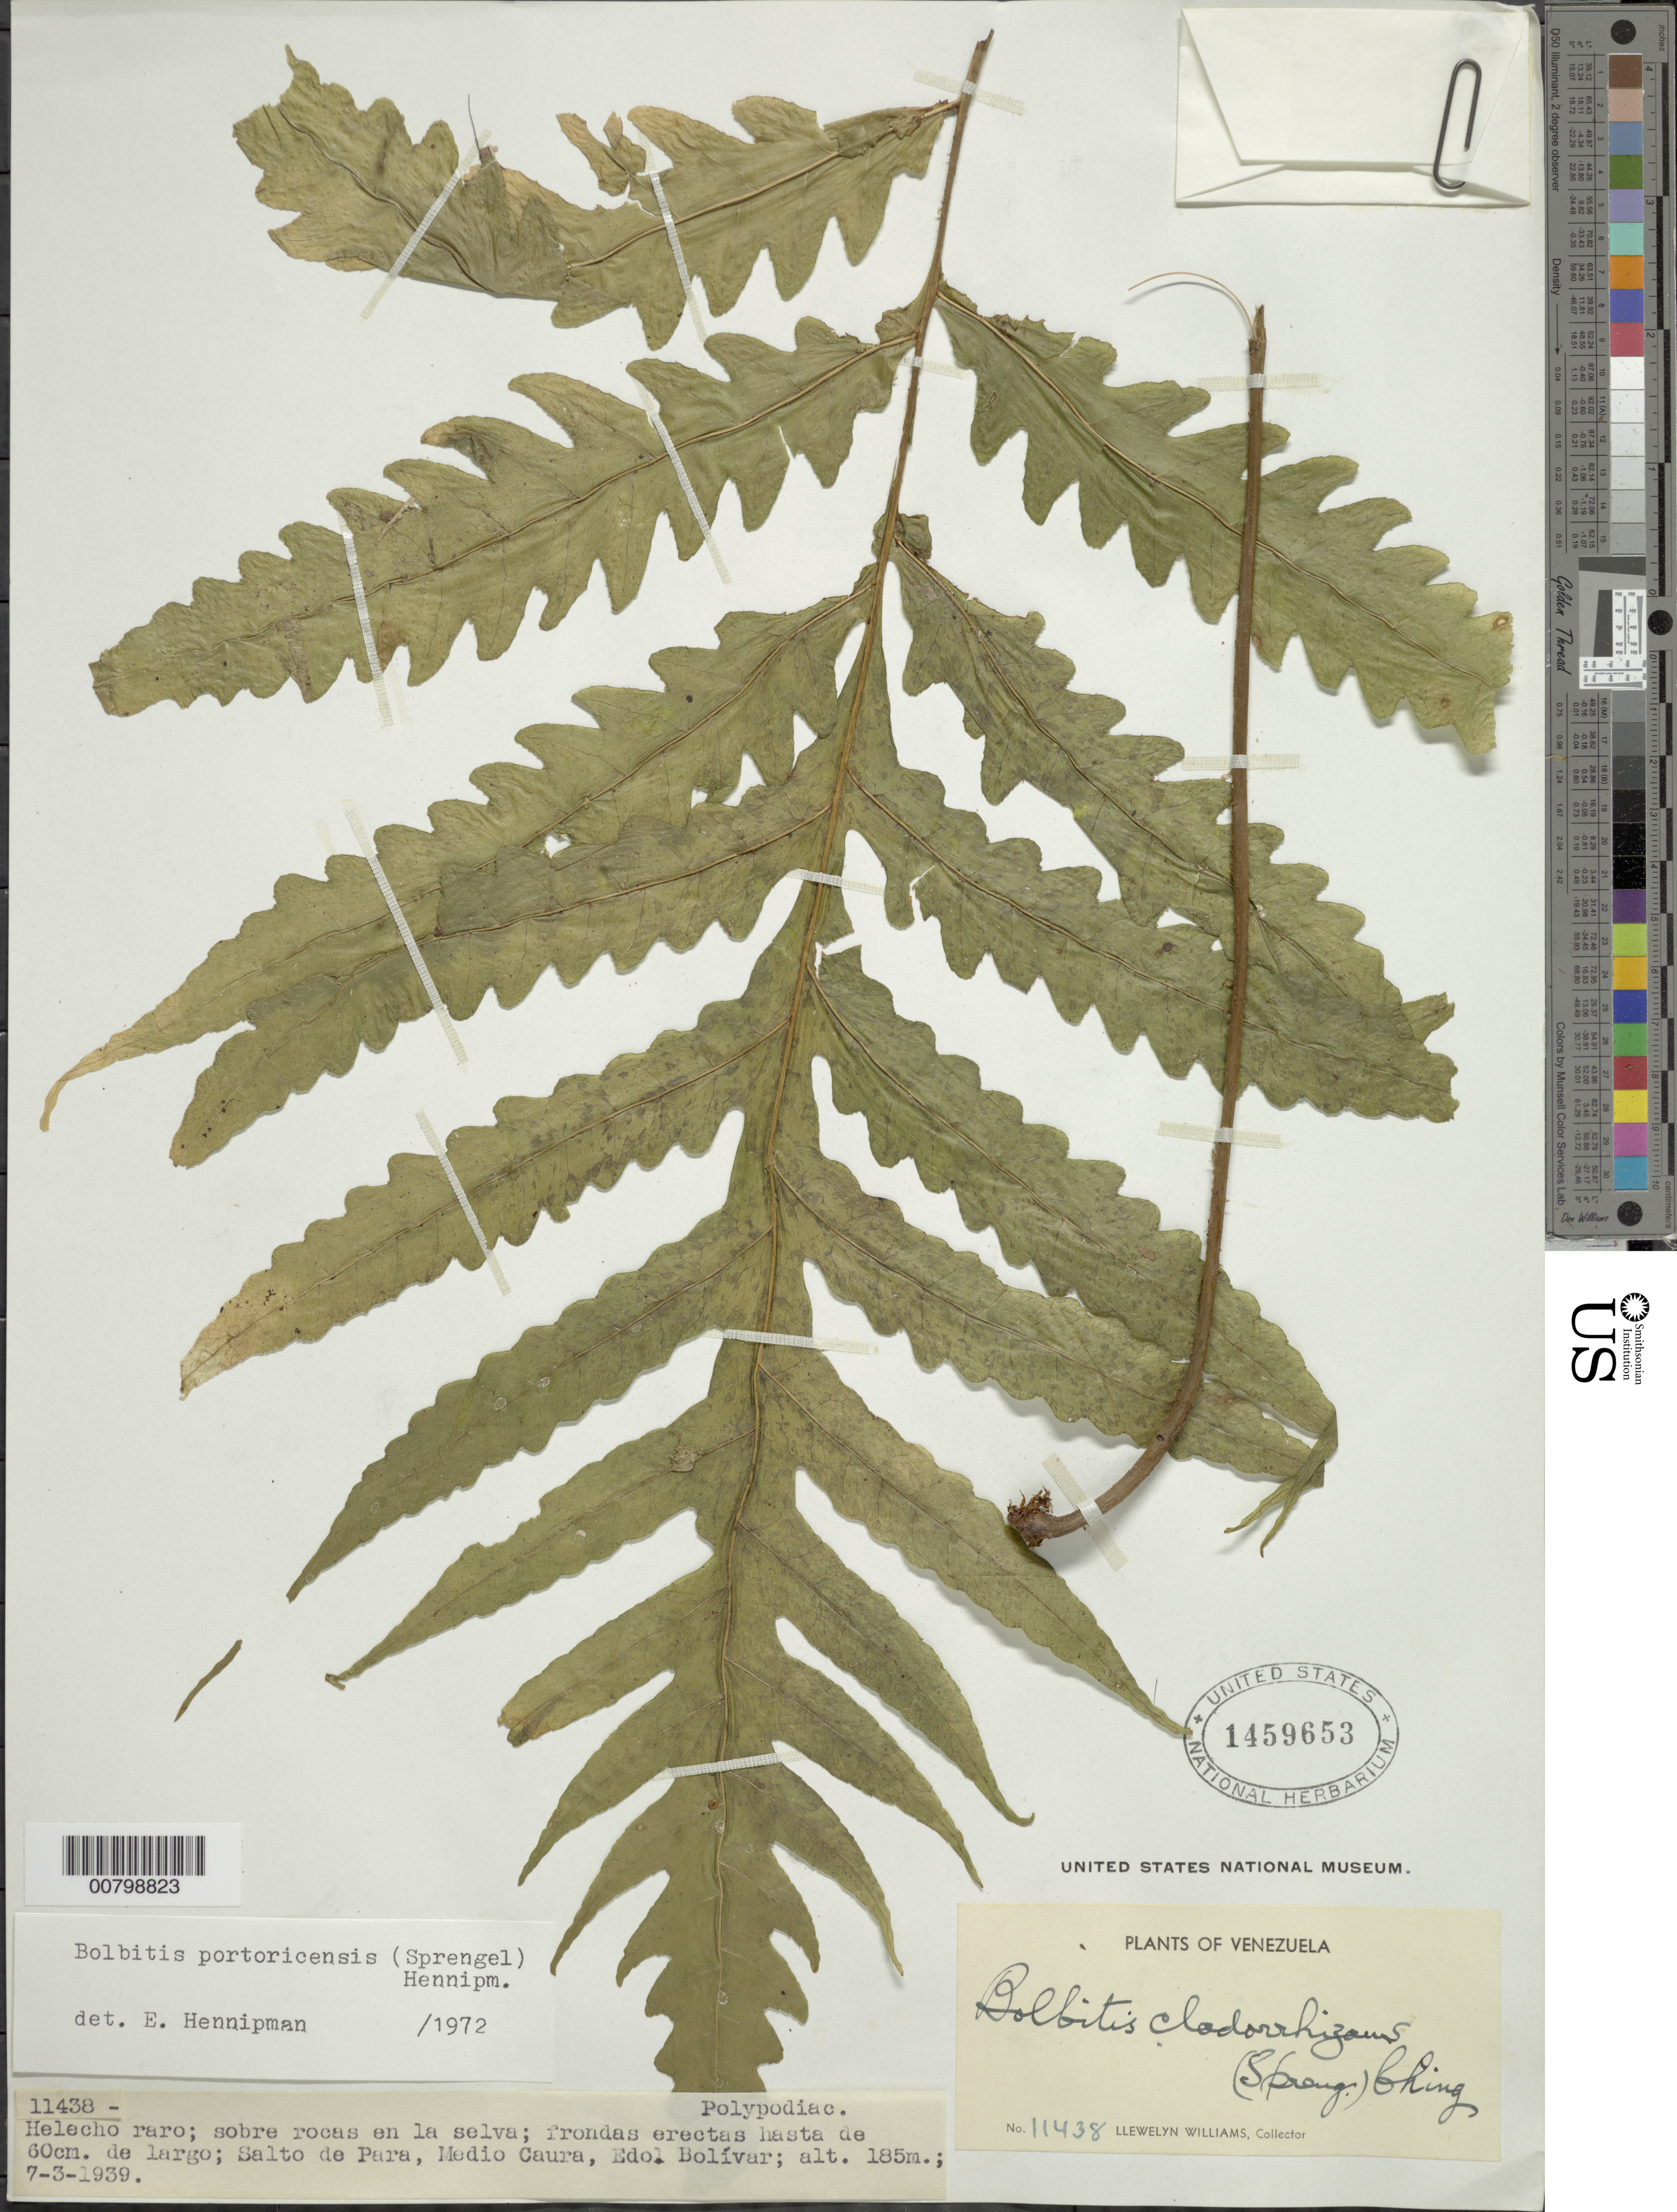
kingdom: Plantae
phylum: Tracheophyta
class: Polypodiopsida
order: Polypodiales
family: Dryopteridaceae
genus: Bolbitis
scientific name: Bolbitis portoricensis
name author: (Spreng.) Hennipman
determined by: Hennipman, E.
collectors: Ll. Williams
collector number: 11438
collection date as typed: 7-Mar-39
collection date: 1939-03-07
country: Venezuela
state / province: Bolívar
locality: Salto de Para, Medio Caura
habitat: Forest, on rocks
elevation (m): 185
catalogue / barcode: US 1459653